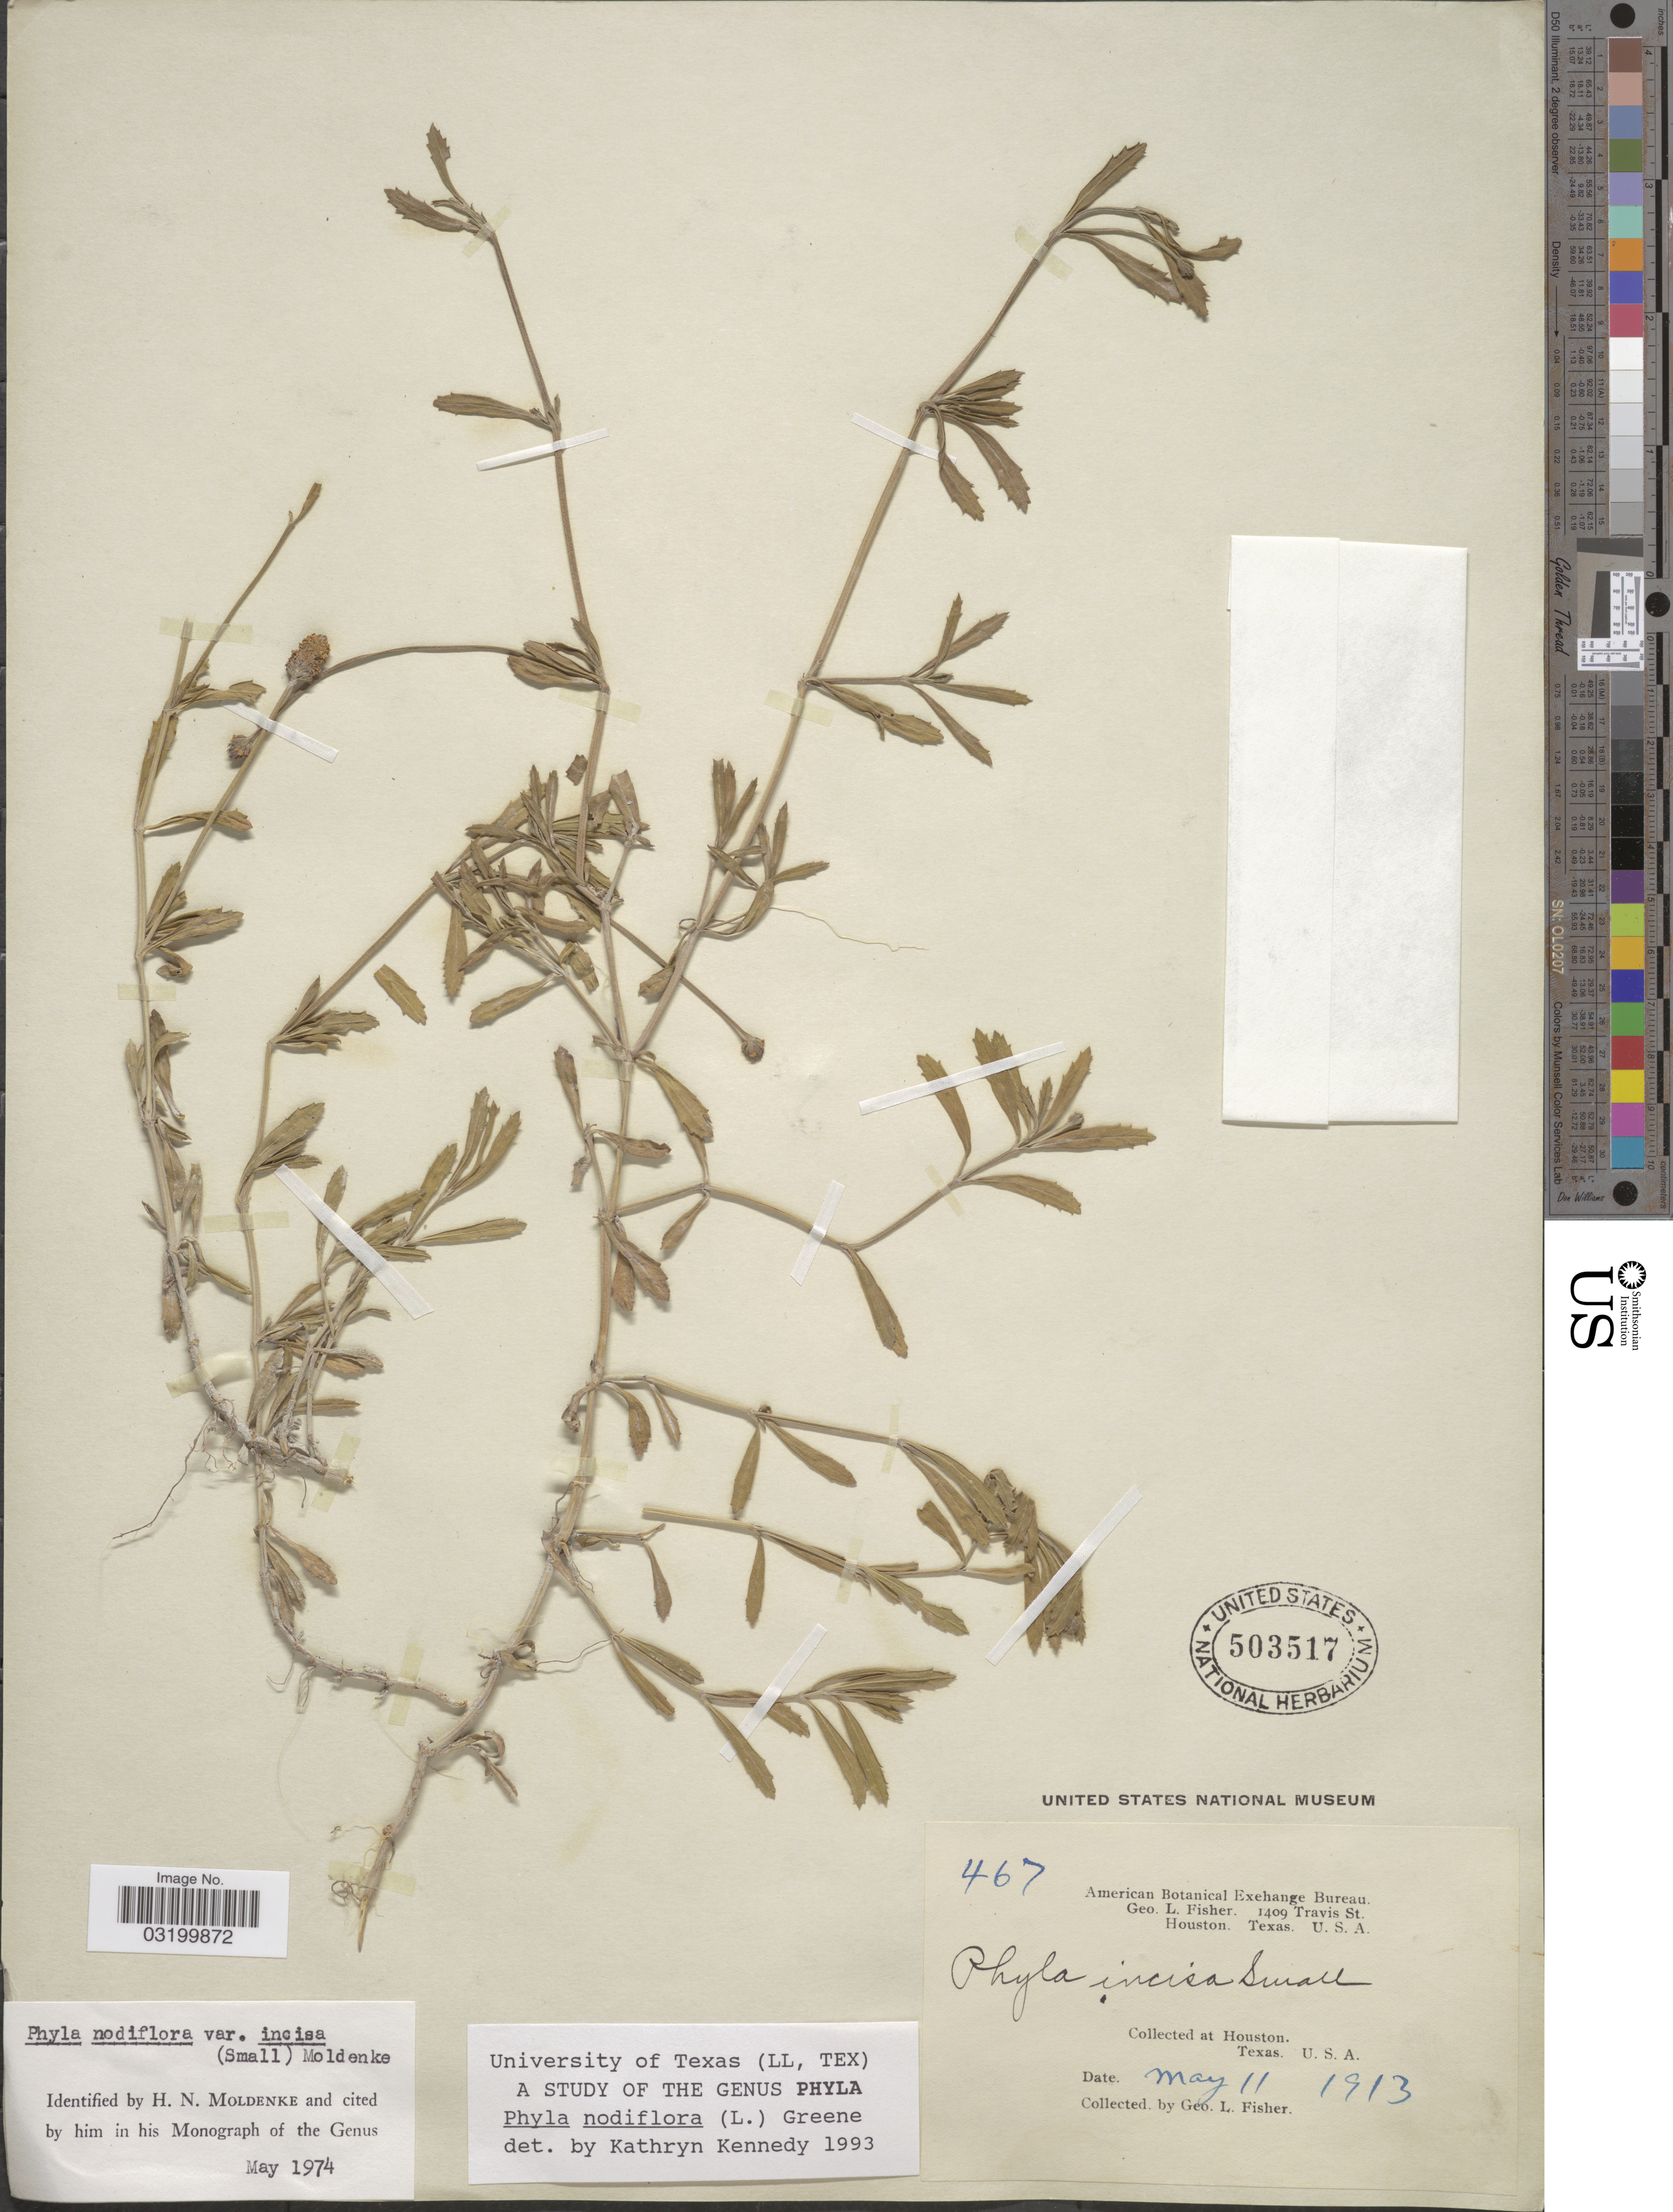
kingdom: Plantae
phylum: Tracheophyta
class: Magnoliopsida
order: Lamiales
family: Verbenaceae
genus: Phyla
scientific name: Phyla nodiflora var. nodiflora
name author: (L.) Greene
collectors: G. L. Fisher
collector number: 467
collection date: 1913-05-11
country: United States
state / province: Texas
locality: At Houston.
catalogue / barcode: US 503517